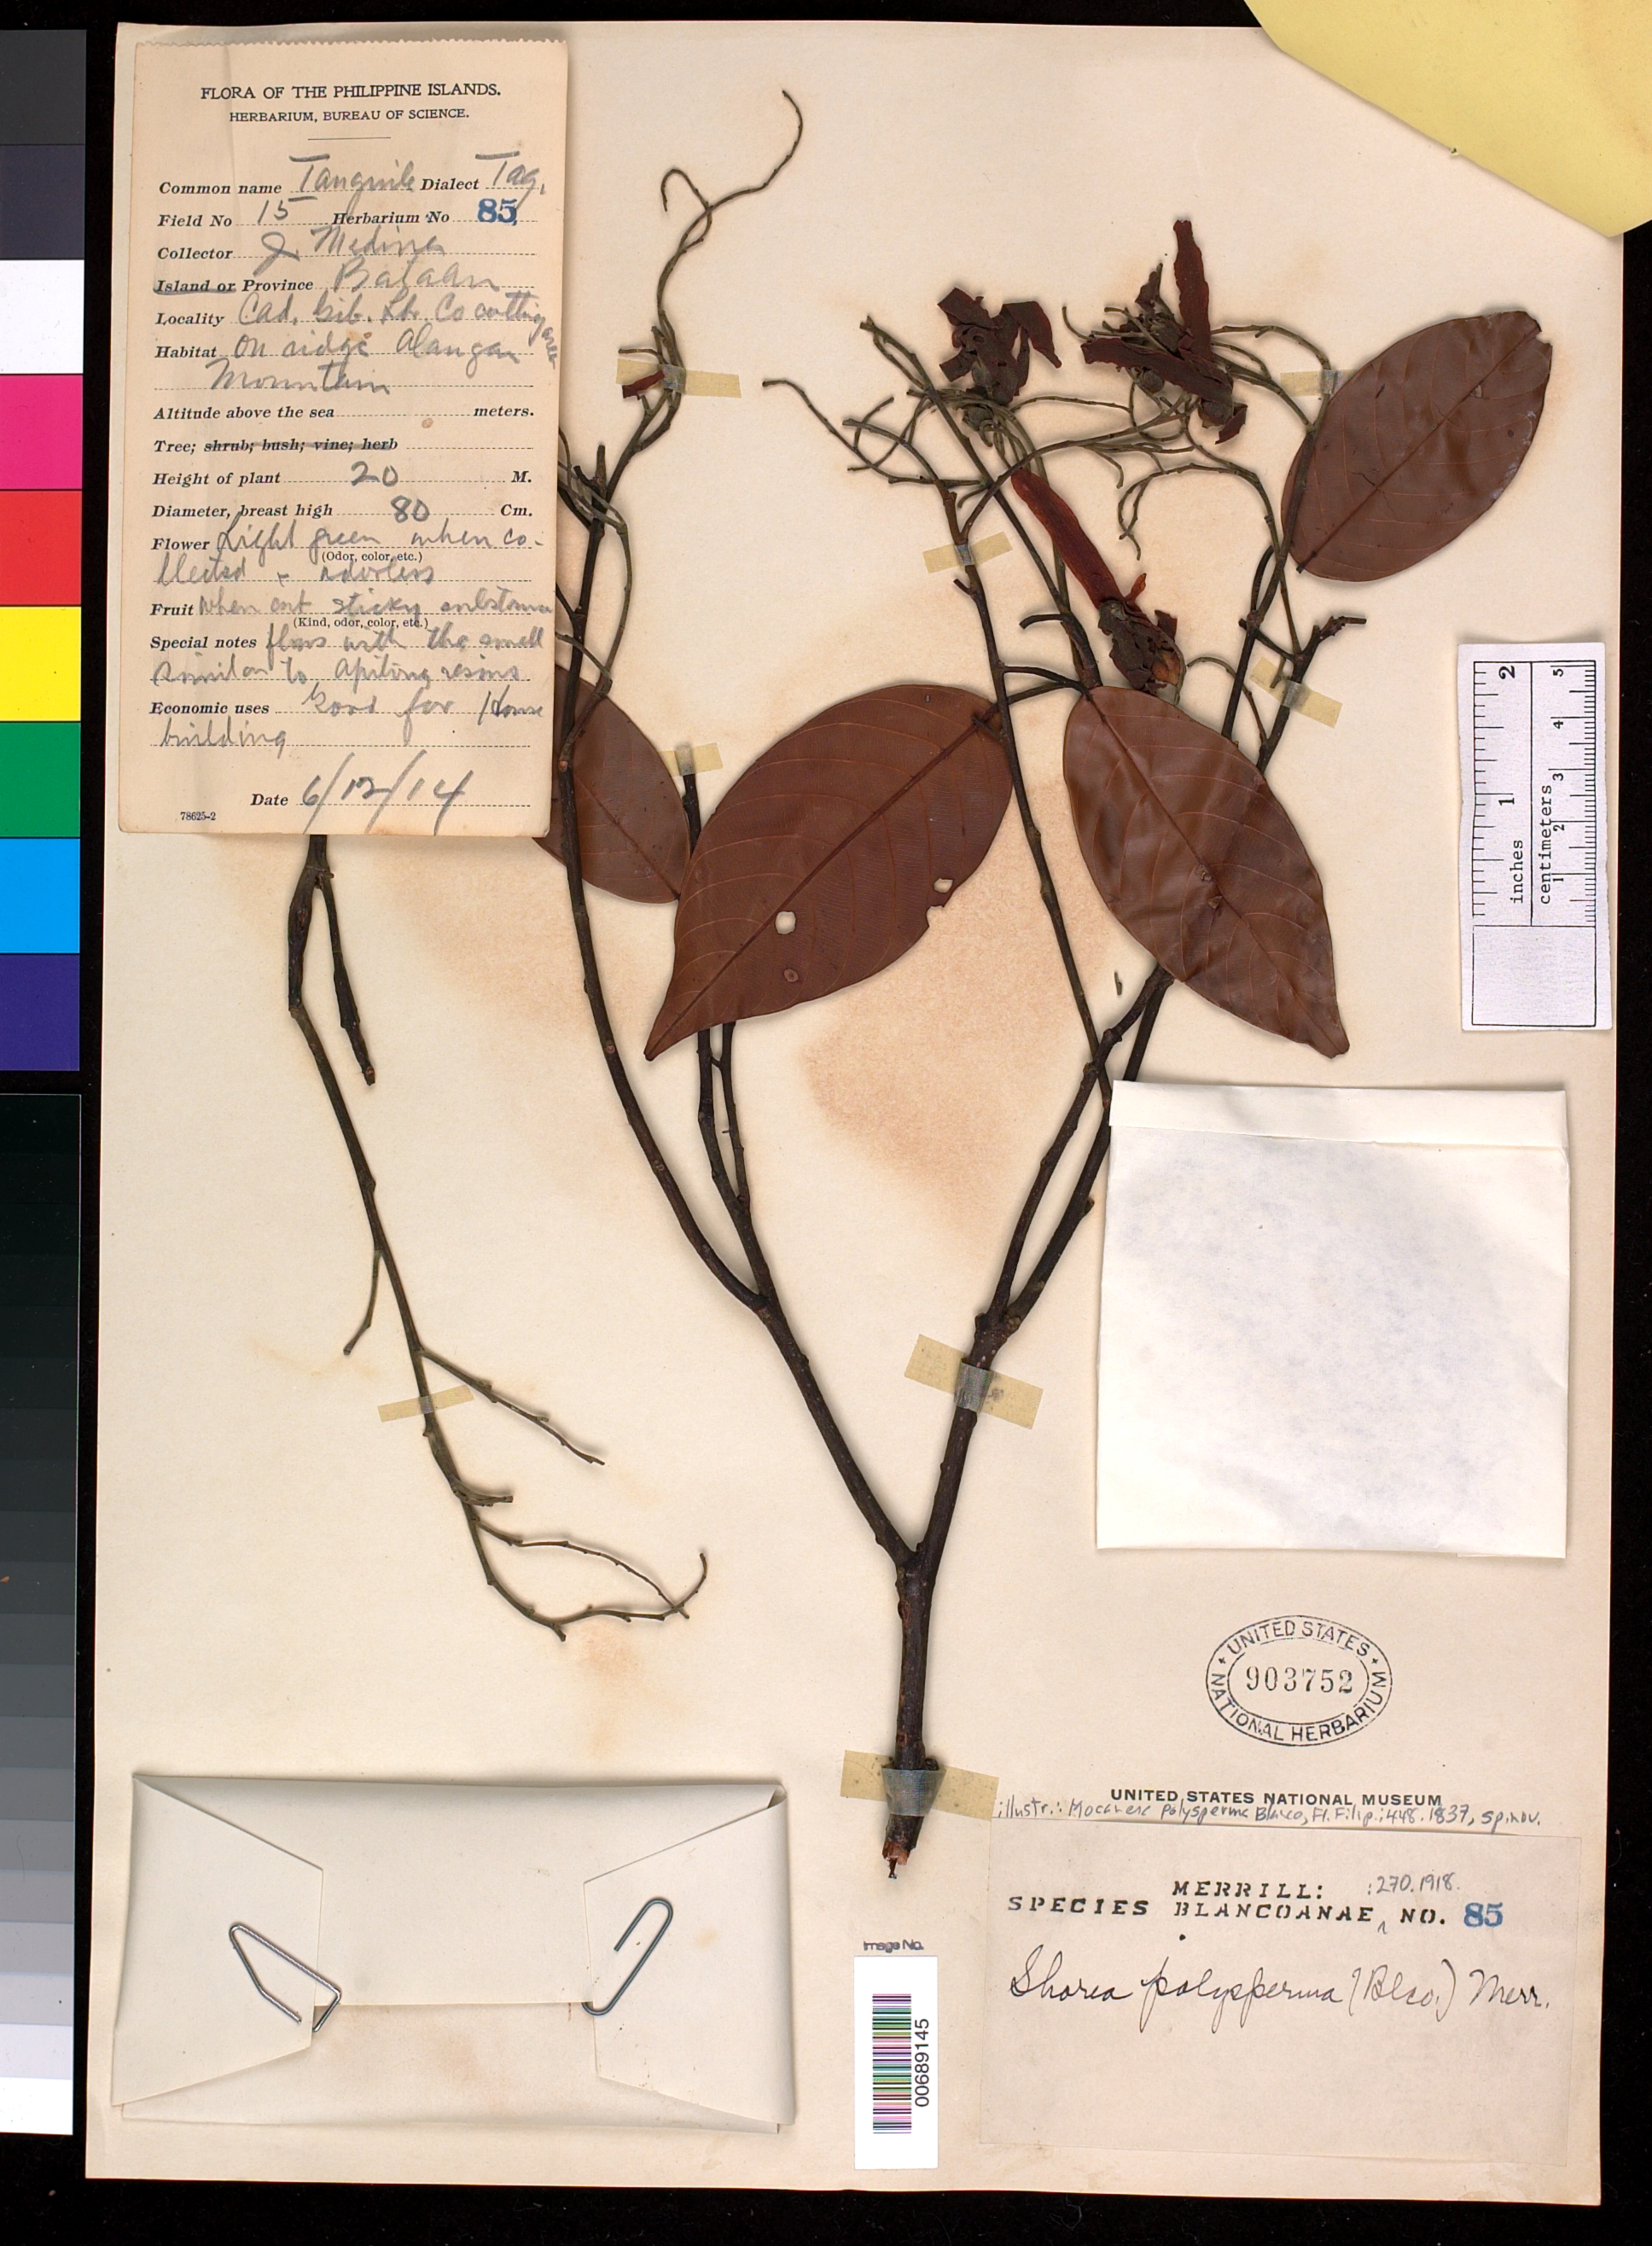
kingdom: Plantae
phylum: Tracheophyta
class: Magnoliopsida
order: Malvales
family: Dipterocarpaceae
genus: Rubroshorea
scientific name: Rubroshorea polysperma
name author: (Blanco) P.S. Ashton & J. Heck.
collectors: J. Medina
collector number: Sp. Blancoan. 0085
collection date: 1914-06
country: Philippines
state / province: Central Luzon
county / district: Bataan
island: Luzon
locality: Alangan Mt.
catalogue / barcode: US 903752